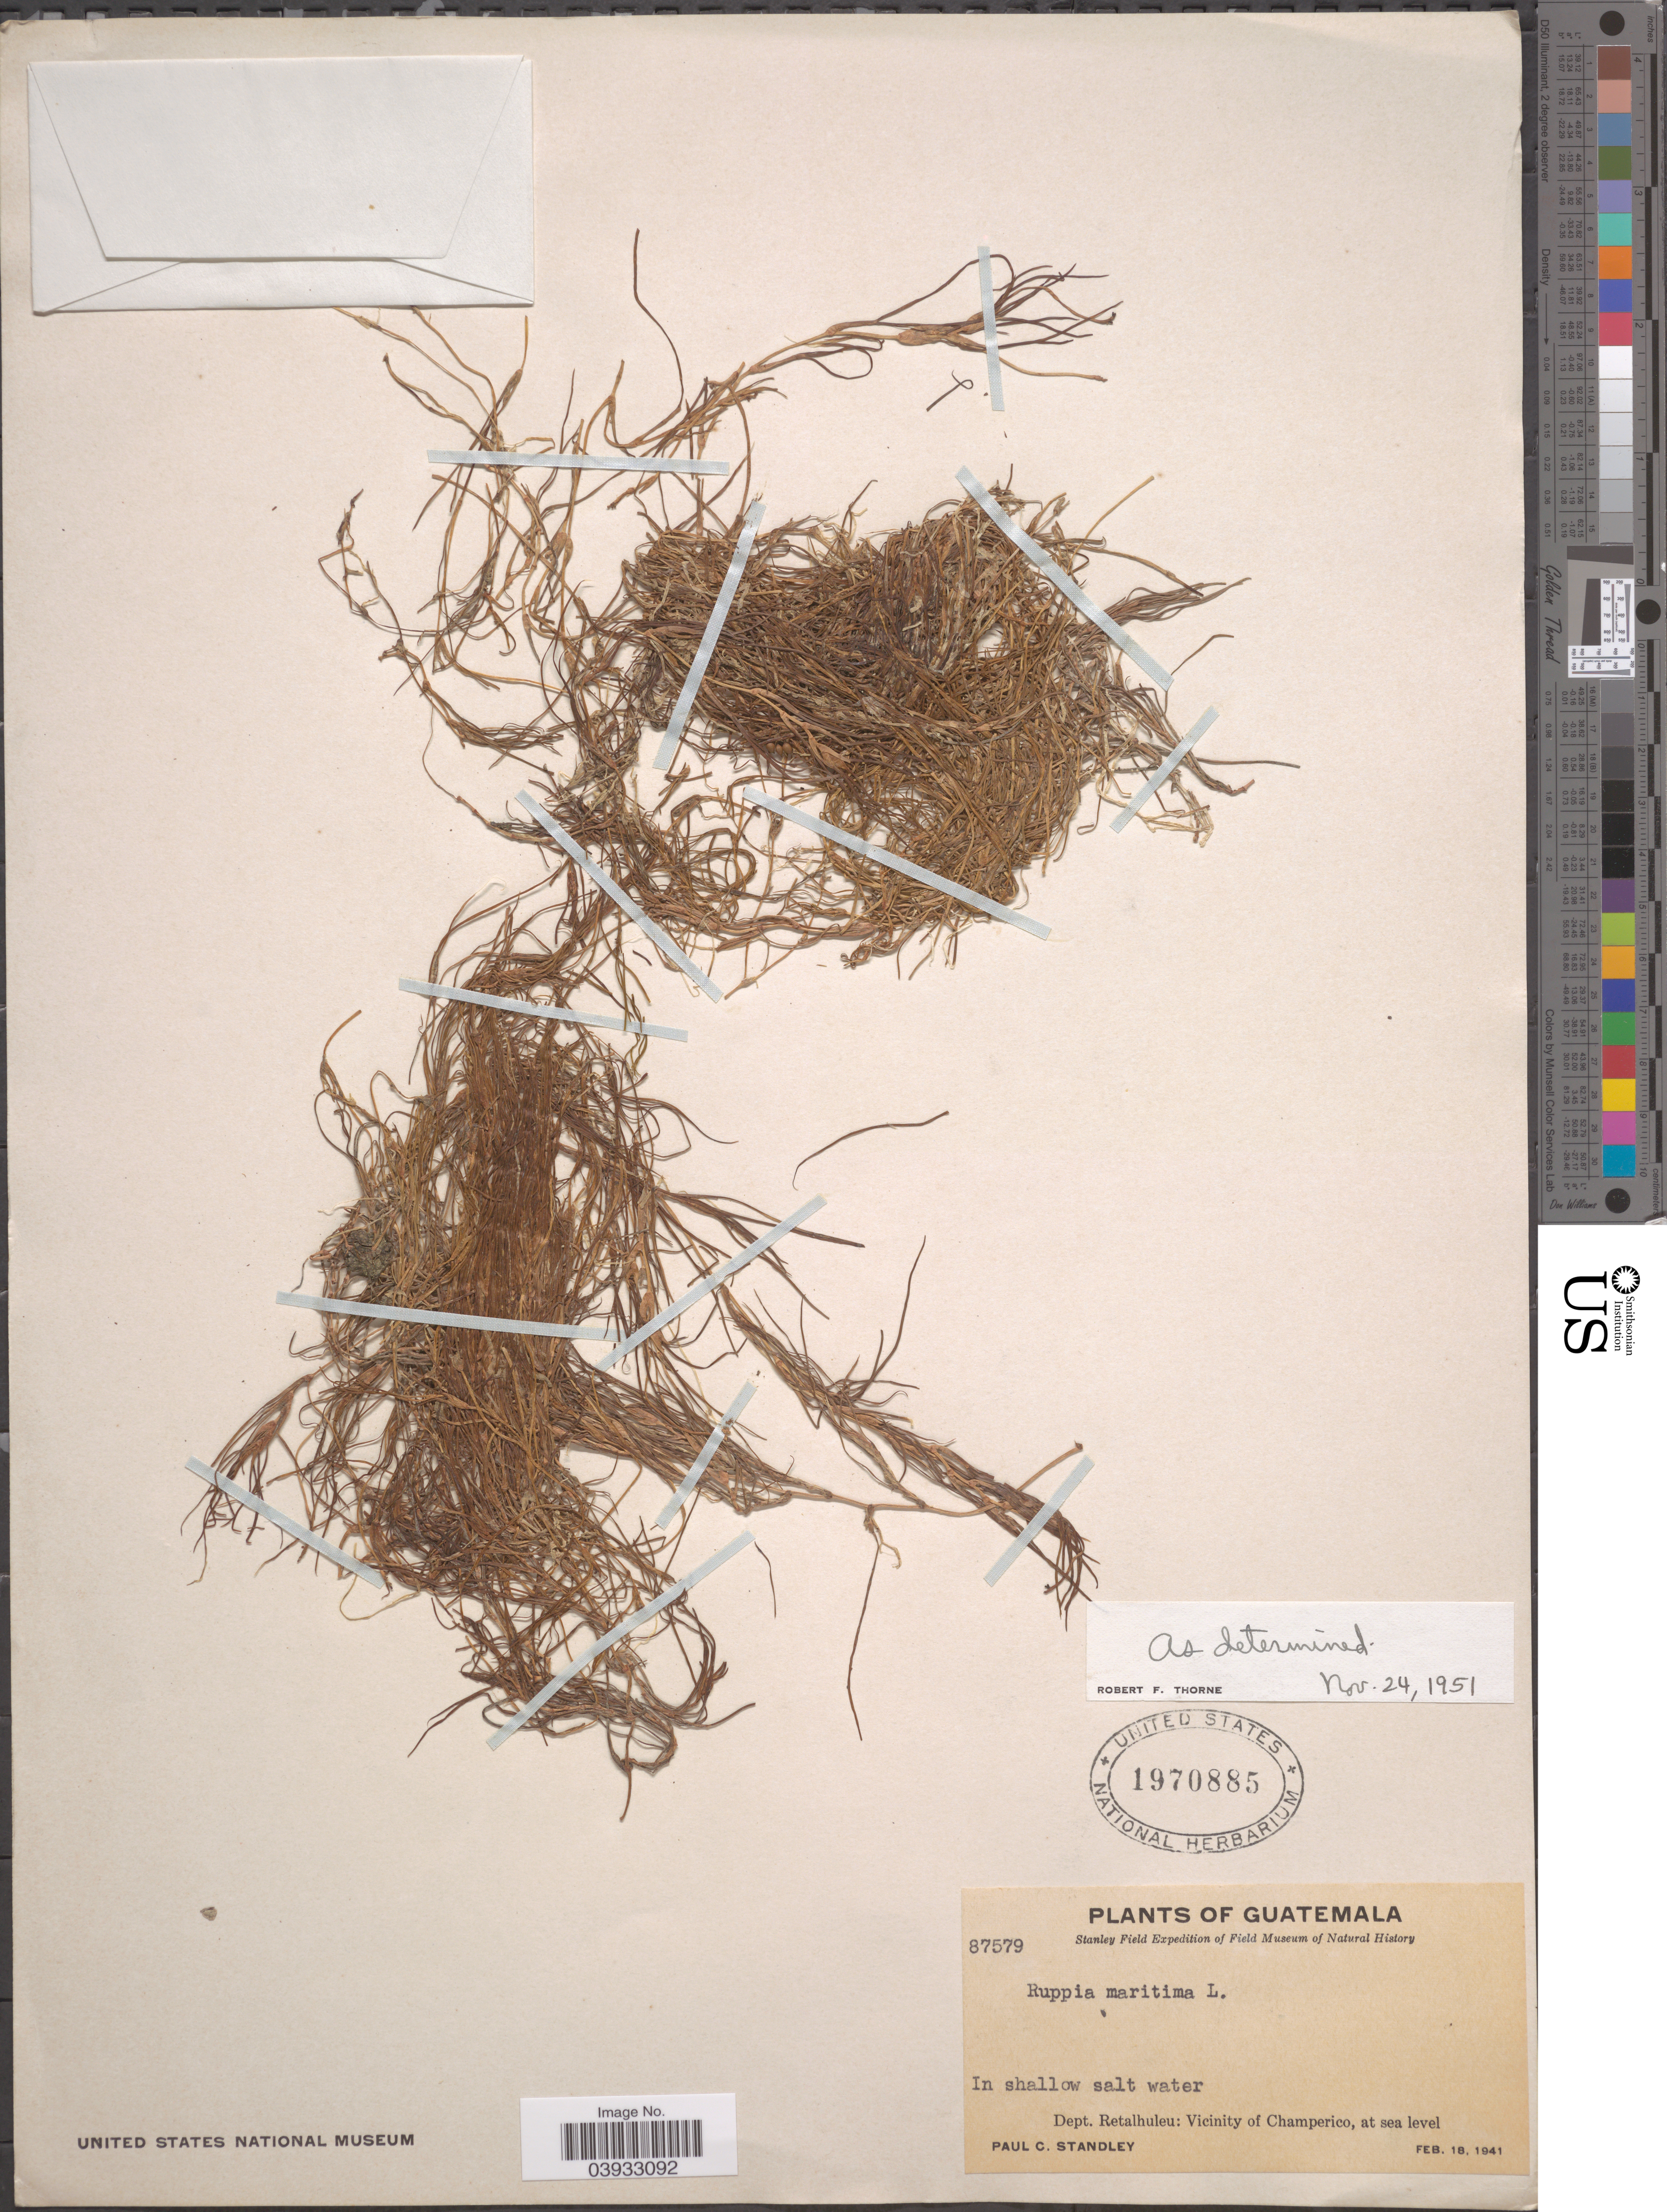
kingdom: Plantae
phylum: Tracheophyta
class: Liliopsida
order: Alismatales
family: Ruppiaceae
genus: Ruppia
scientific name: Ruppia maritima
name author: L.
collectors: P. C. Standley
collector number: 87579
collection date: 1941-02-18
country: Guatemala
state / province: Retalhuleu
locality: Dept. Retalhuleu: Vicinity of Champerico.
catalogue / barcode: US 1970885